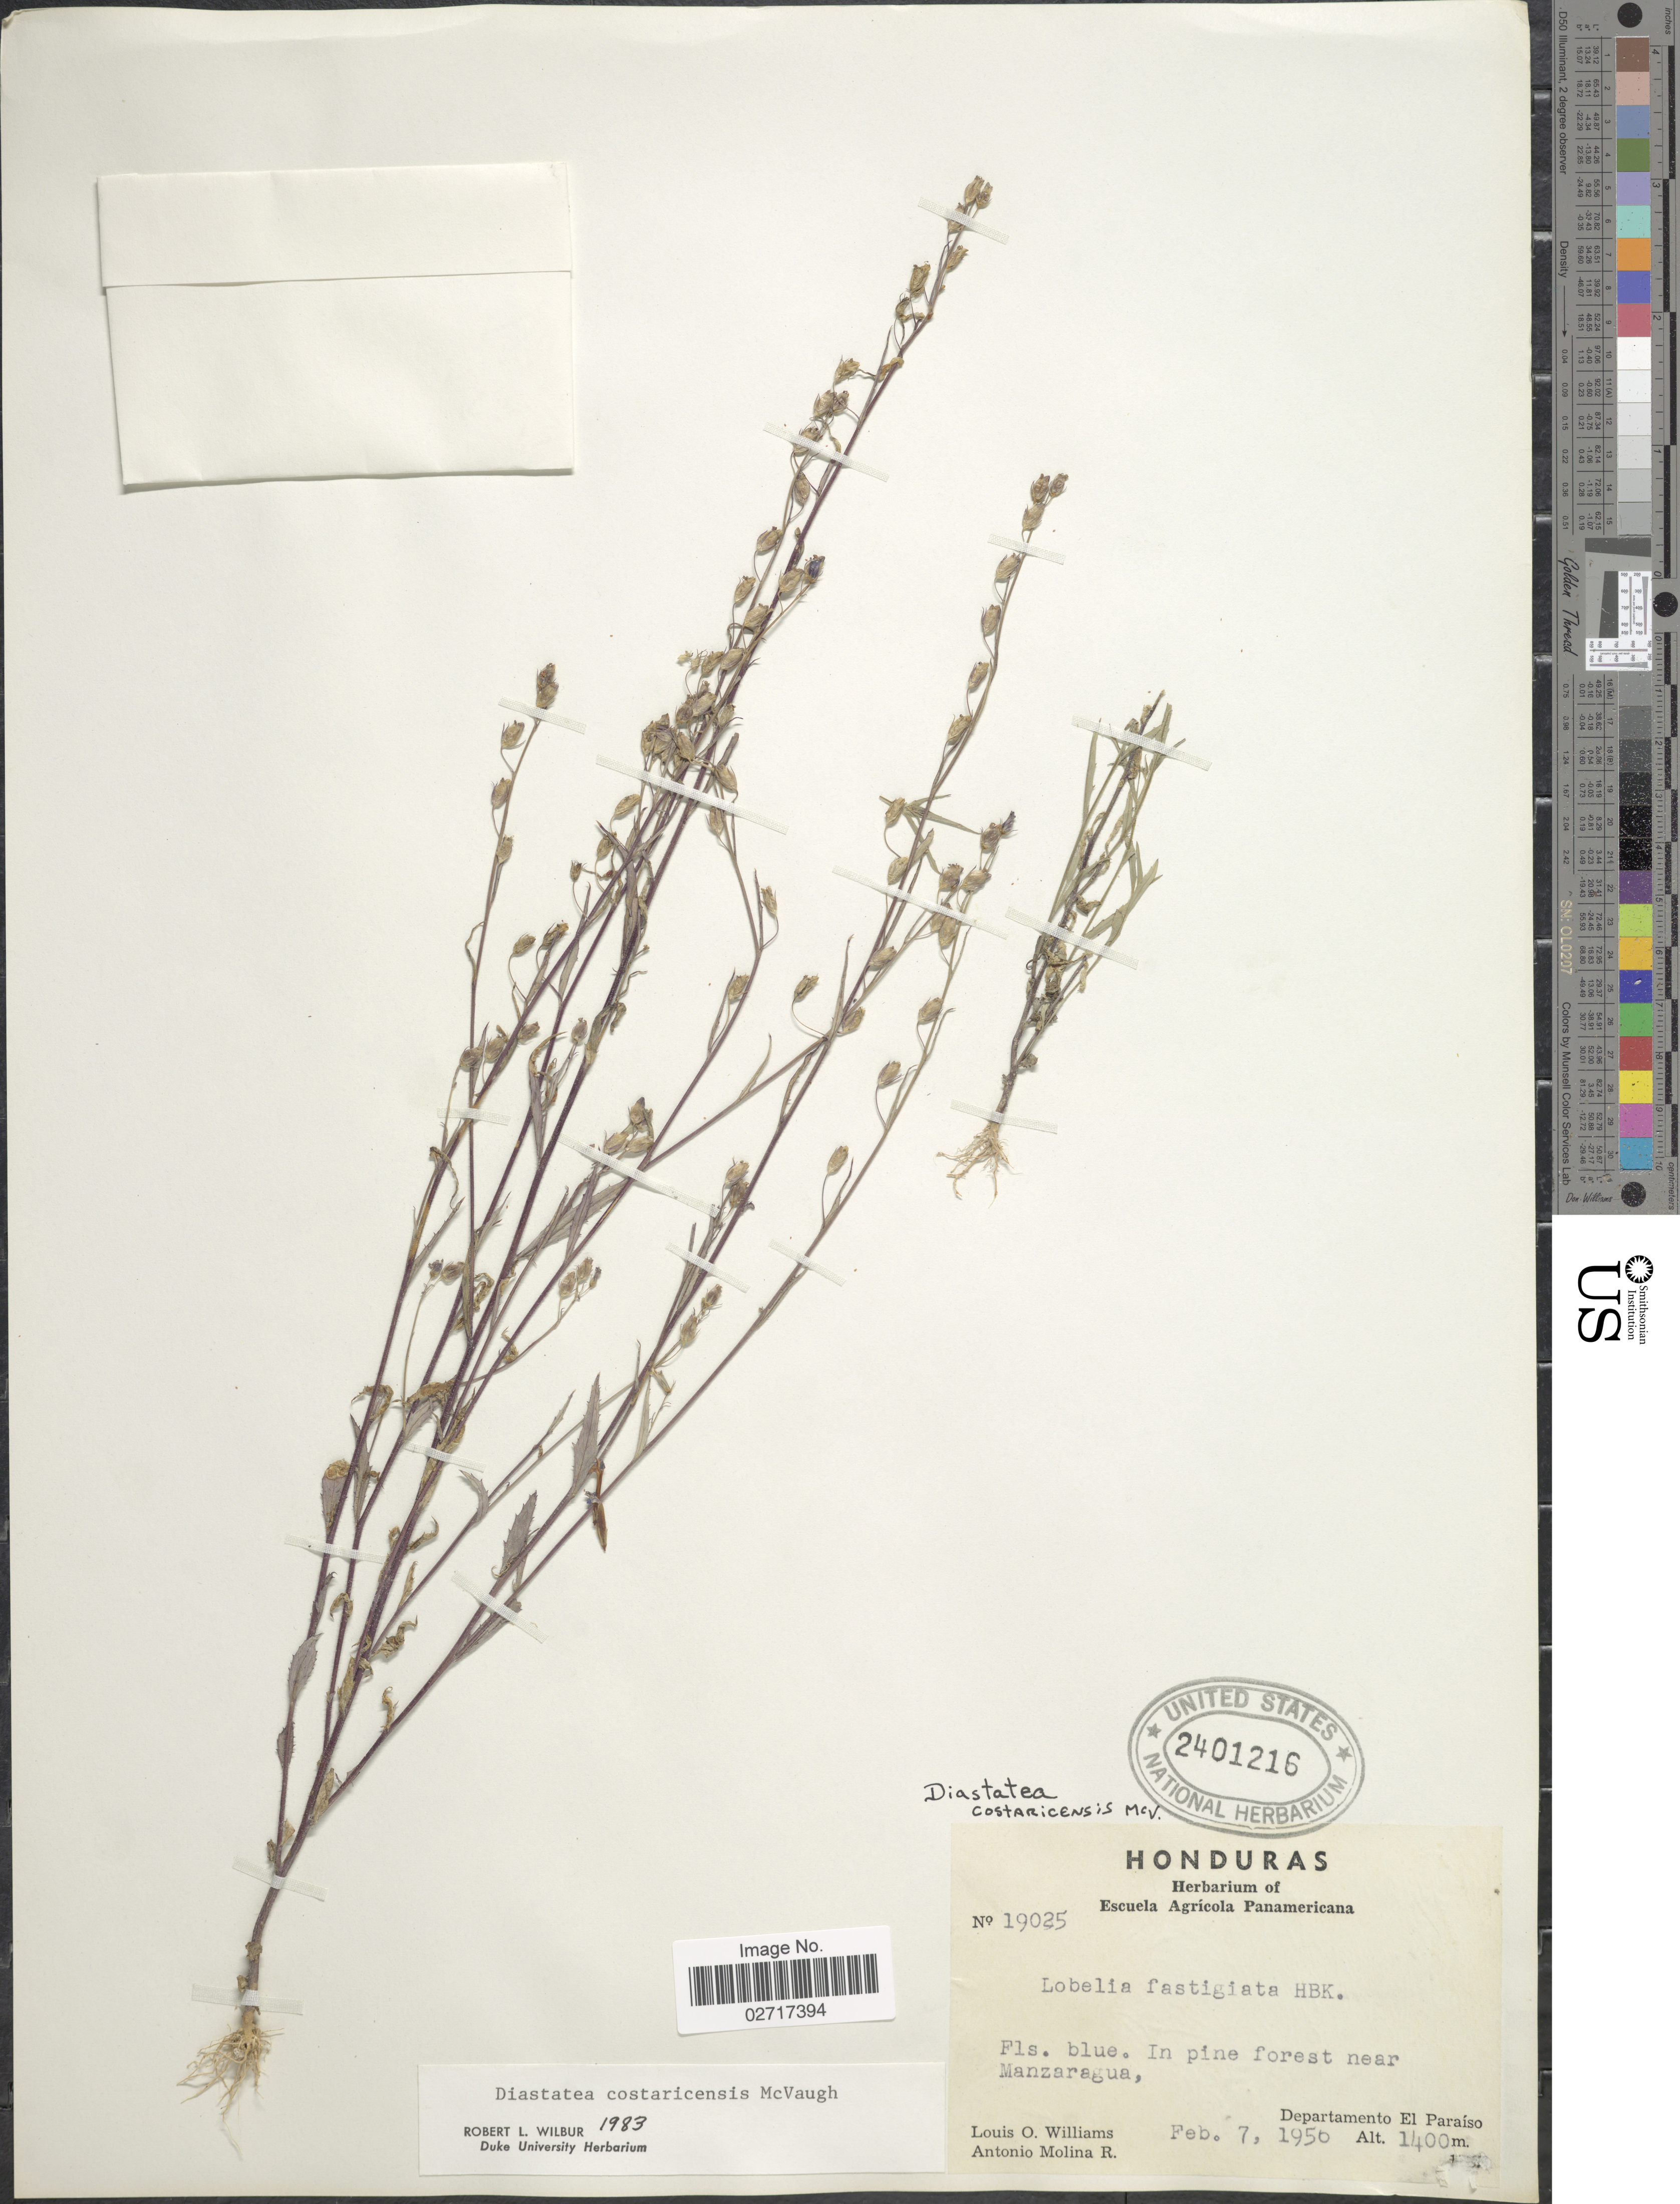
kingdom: Plantae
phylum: Tracheophyta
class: Magnoliopsida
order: Asterales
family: Campanulaceae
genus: Diastatea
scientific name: Diastatea costaricensis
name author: McVaugh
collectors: L. O. Williams & A. Molina R.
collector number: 19025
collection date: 1956-02-07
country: Honduras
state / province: El Paraíso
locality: In pine forest near Manzaragua, Departamento El Paraíso.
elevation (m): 1400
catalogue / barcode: US 2401216